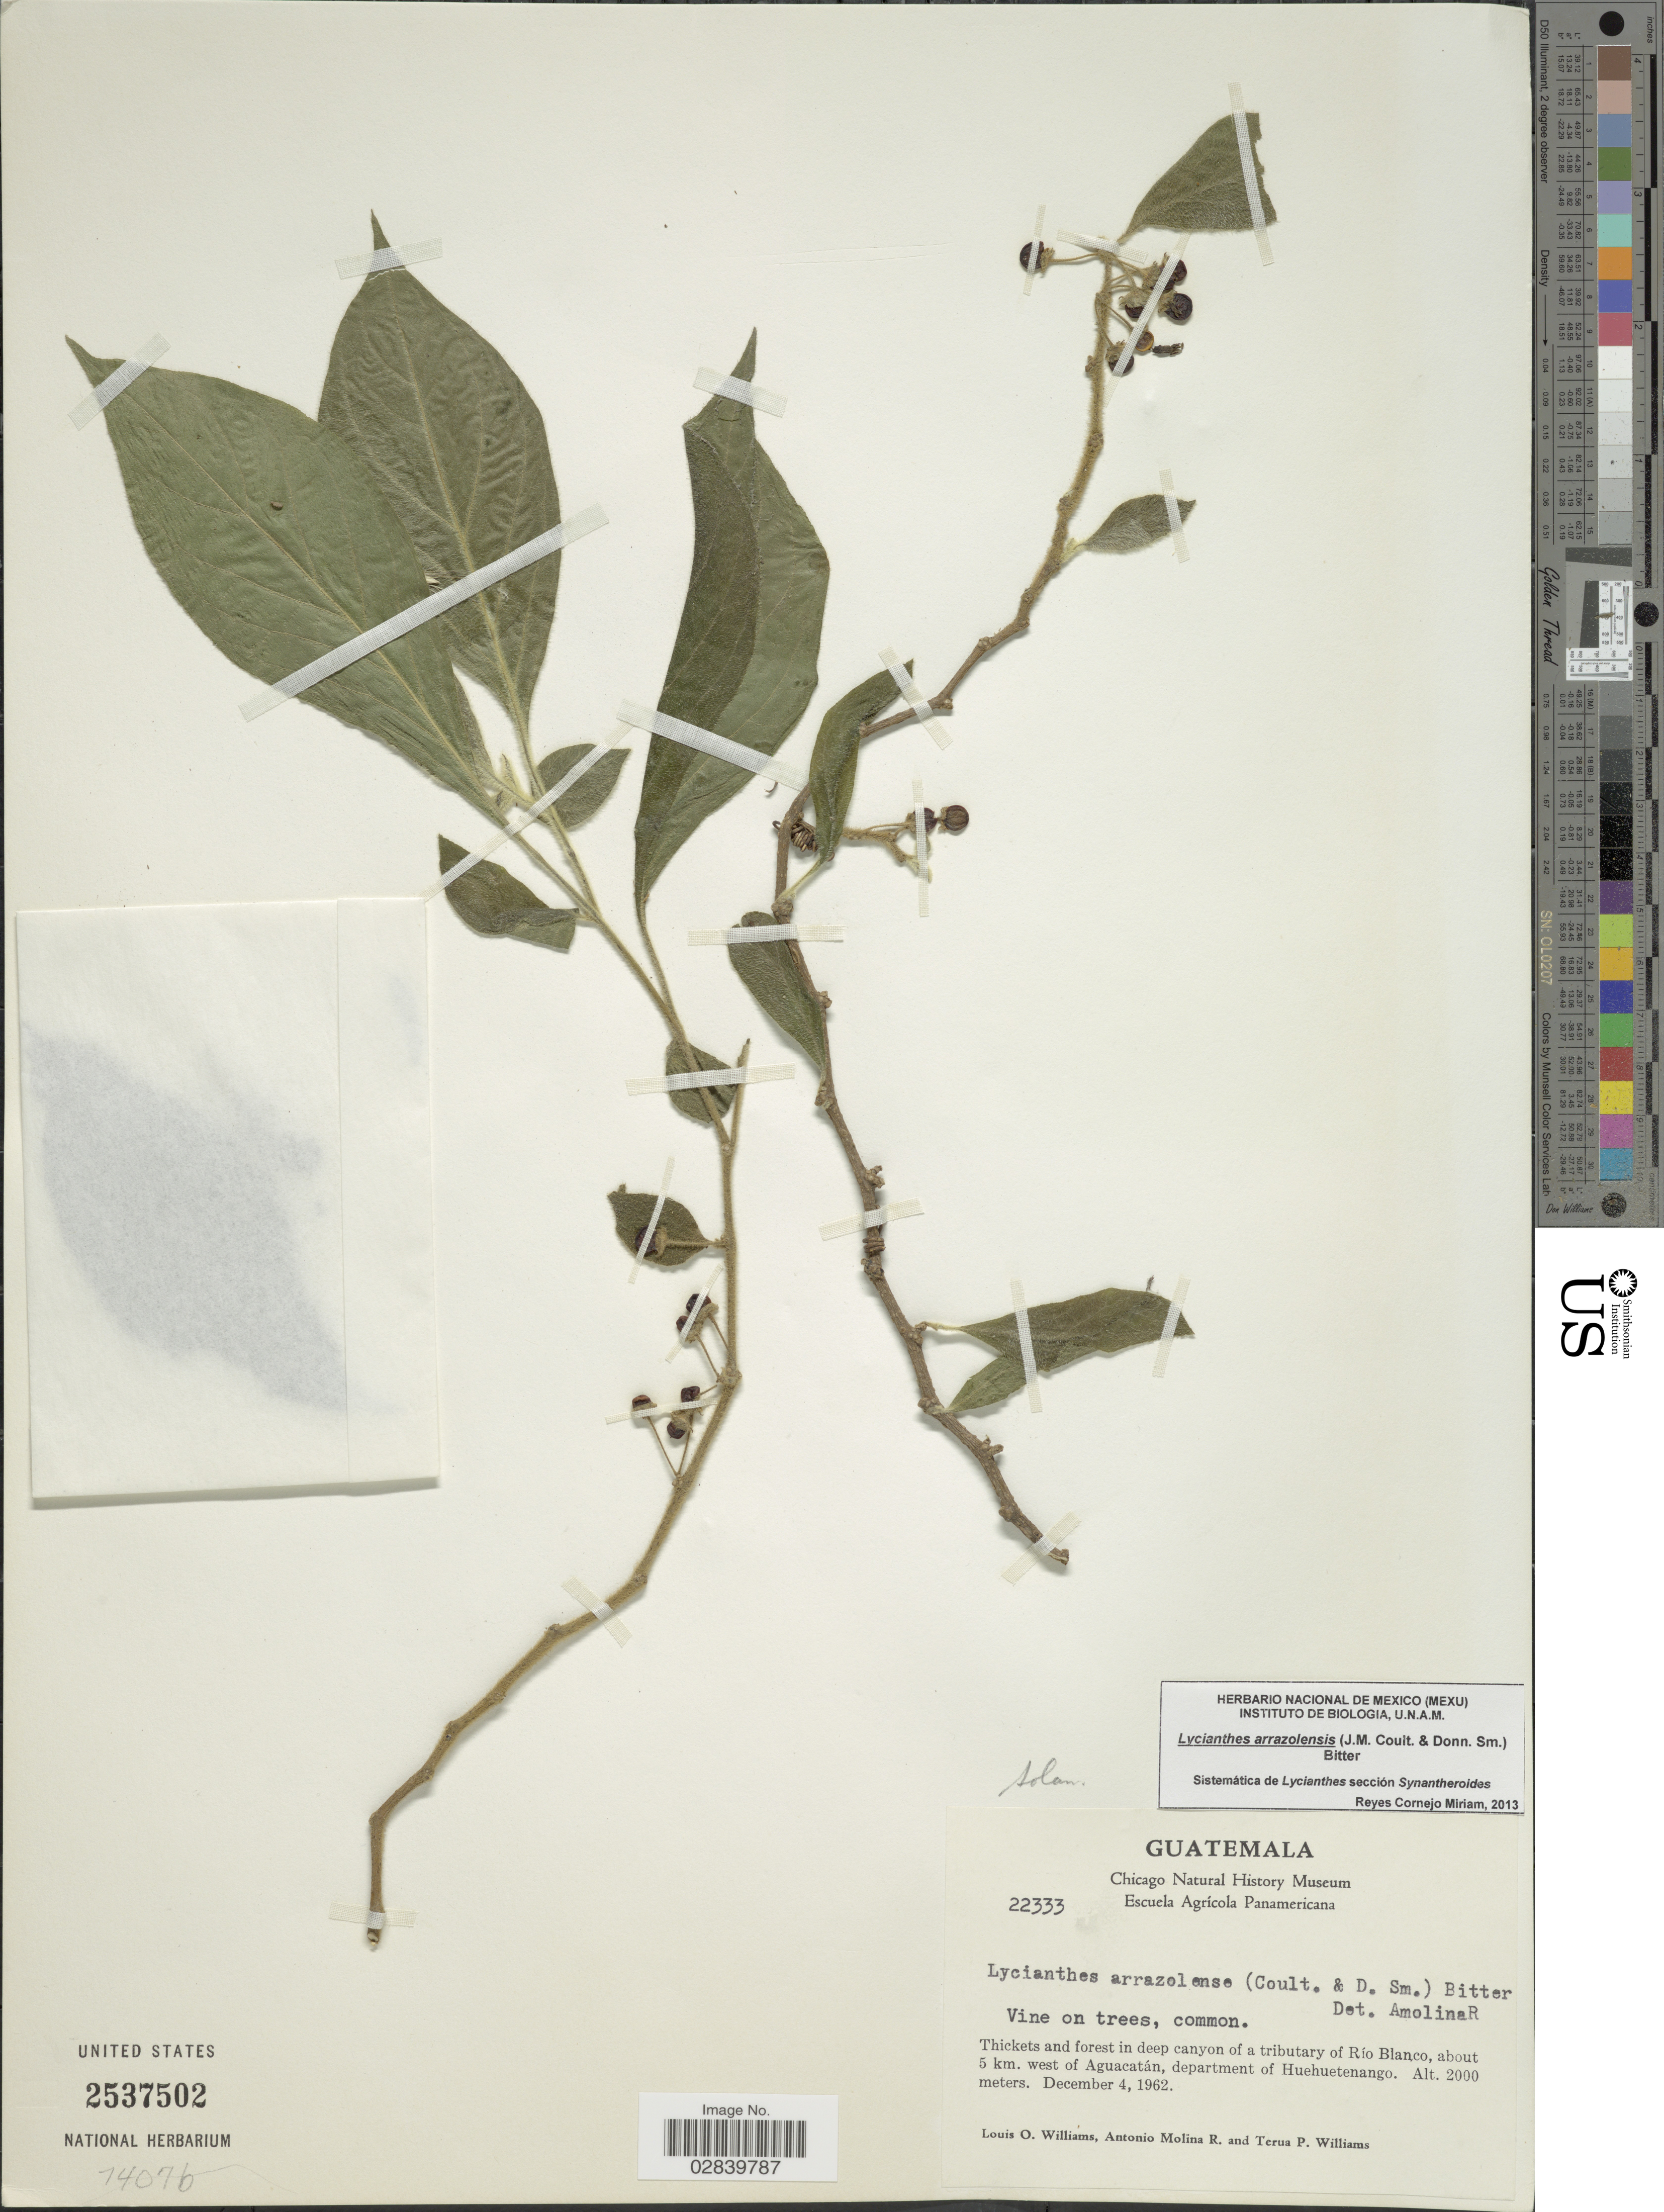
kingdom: Plantae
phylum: Tracheophyta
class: Magnoliopsida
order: Solanales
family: Solanaceae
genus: Lycianthes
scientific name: Lycianthes arrazolensis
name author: (J.M. Coult. & Donn. Sm.) Bitter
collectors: L. O. Williams, A. Molina R. & T. Williams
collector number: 22333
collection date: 1962-12-04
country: Guatemala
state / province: Huehuetenango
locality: Thickets and forest in deep canyon of a tributary of Río Blanco, about 5 km. west of Aguacatán, department of Huehuetenango.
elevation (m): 2000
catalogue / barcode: US 2537502